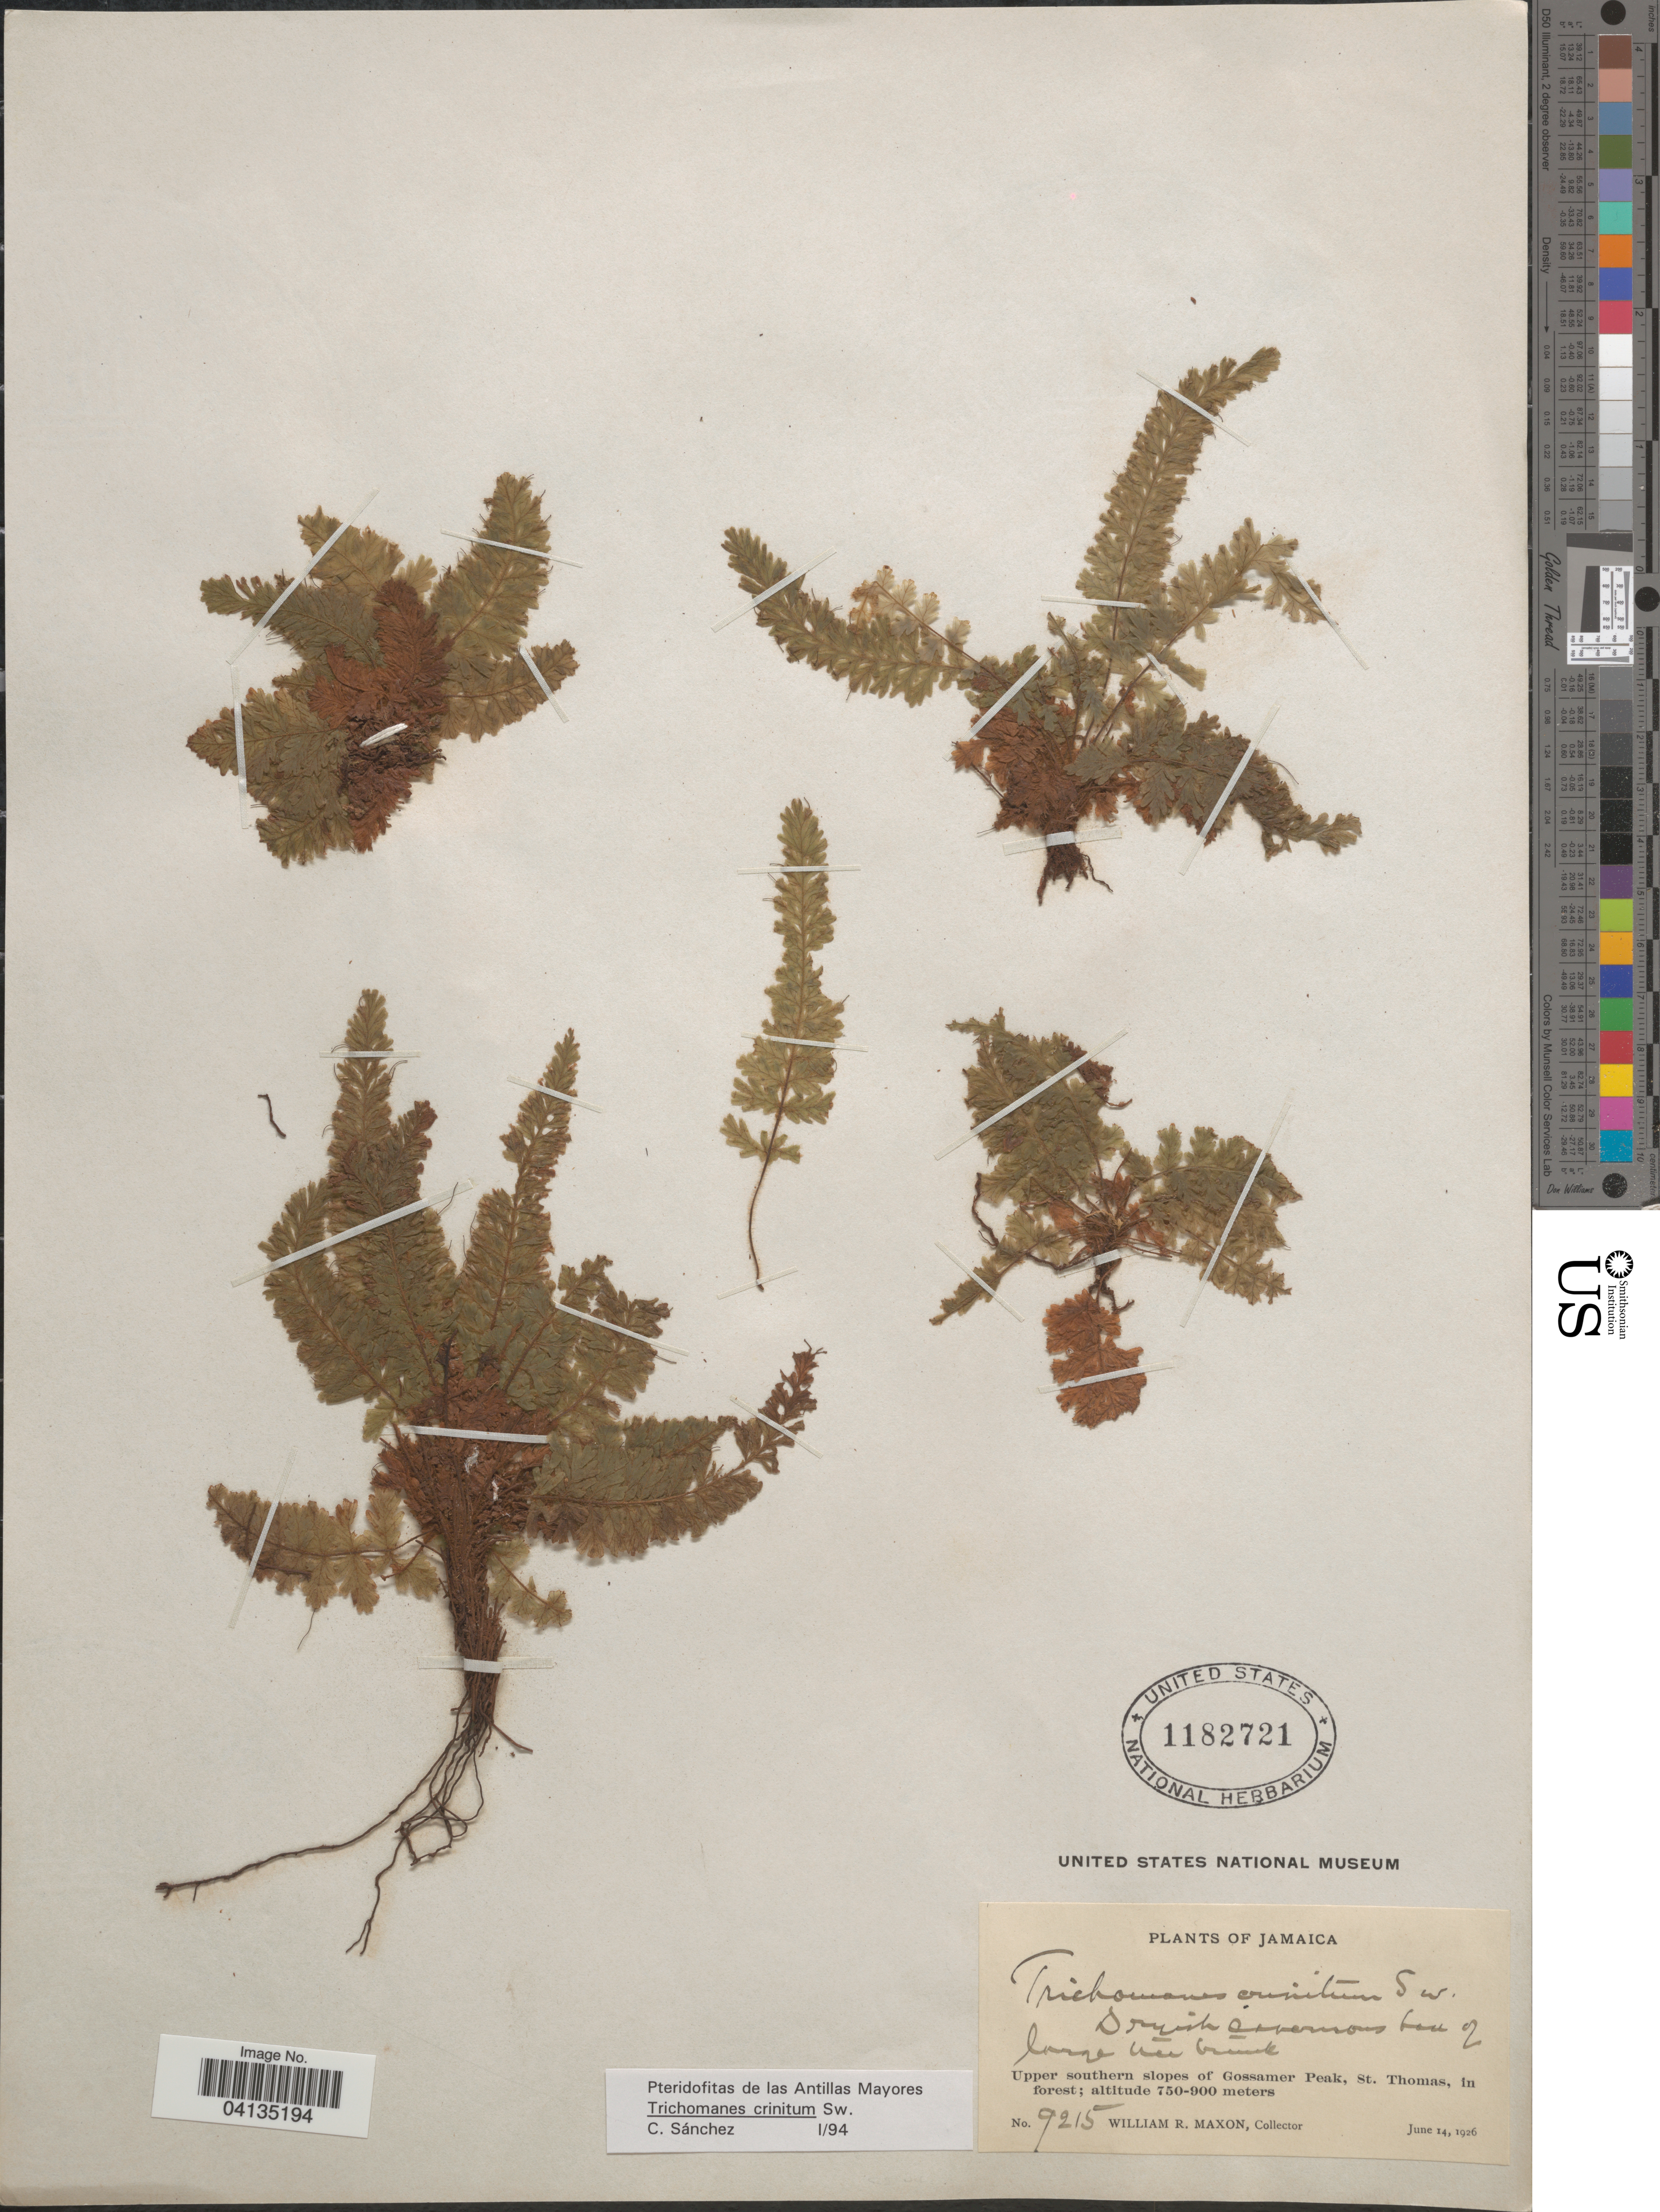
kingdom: Plantae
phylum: Tracheophyta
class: Polypodiopsida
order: Hymenophyllales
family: Hymenophyllaceae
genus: Trichomanes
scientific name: Trichomanes crinitum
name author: Sw.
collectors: W. R. Maxon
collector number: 9215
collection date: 1926-06-14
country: Jamaica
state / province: Saint Thomas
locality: Upper southern slopes of Gossamer Peak.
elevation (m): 750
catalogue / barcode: US 1182721